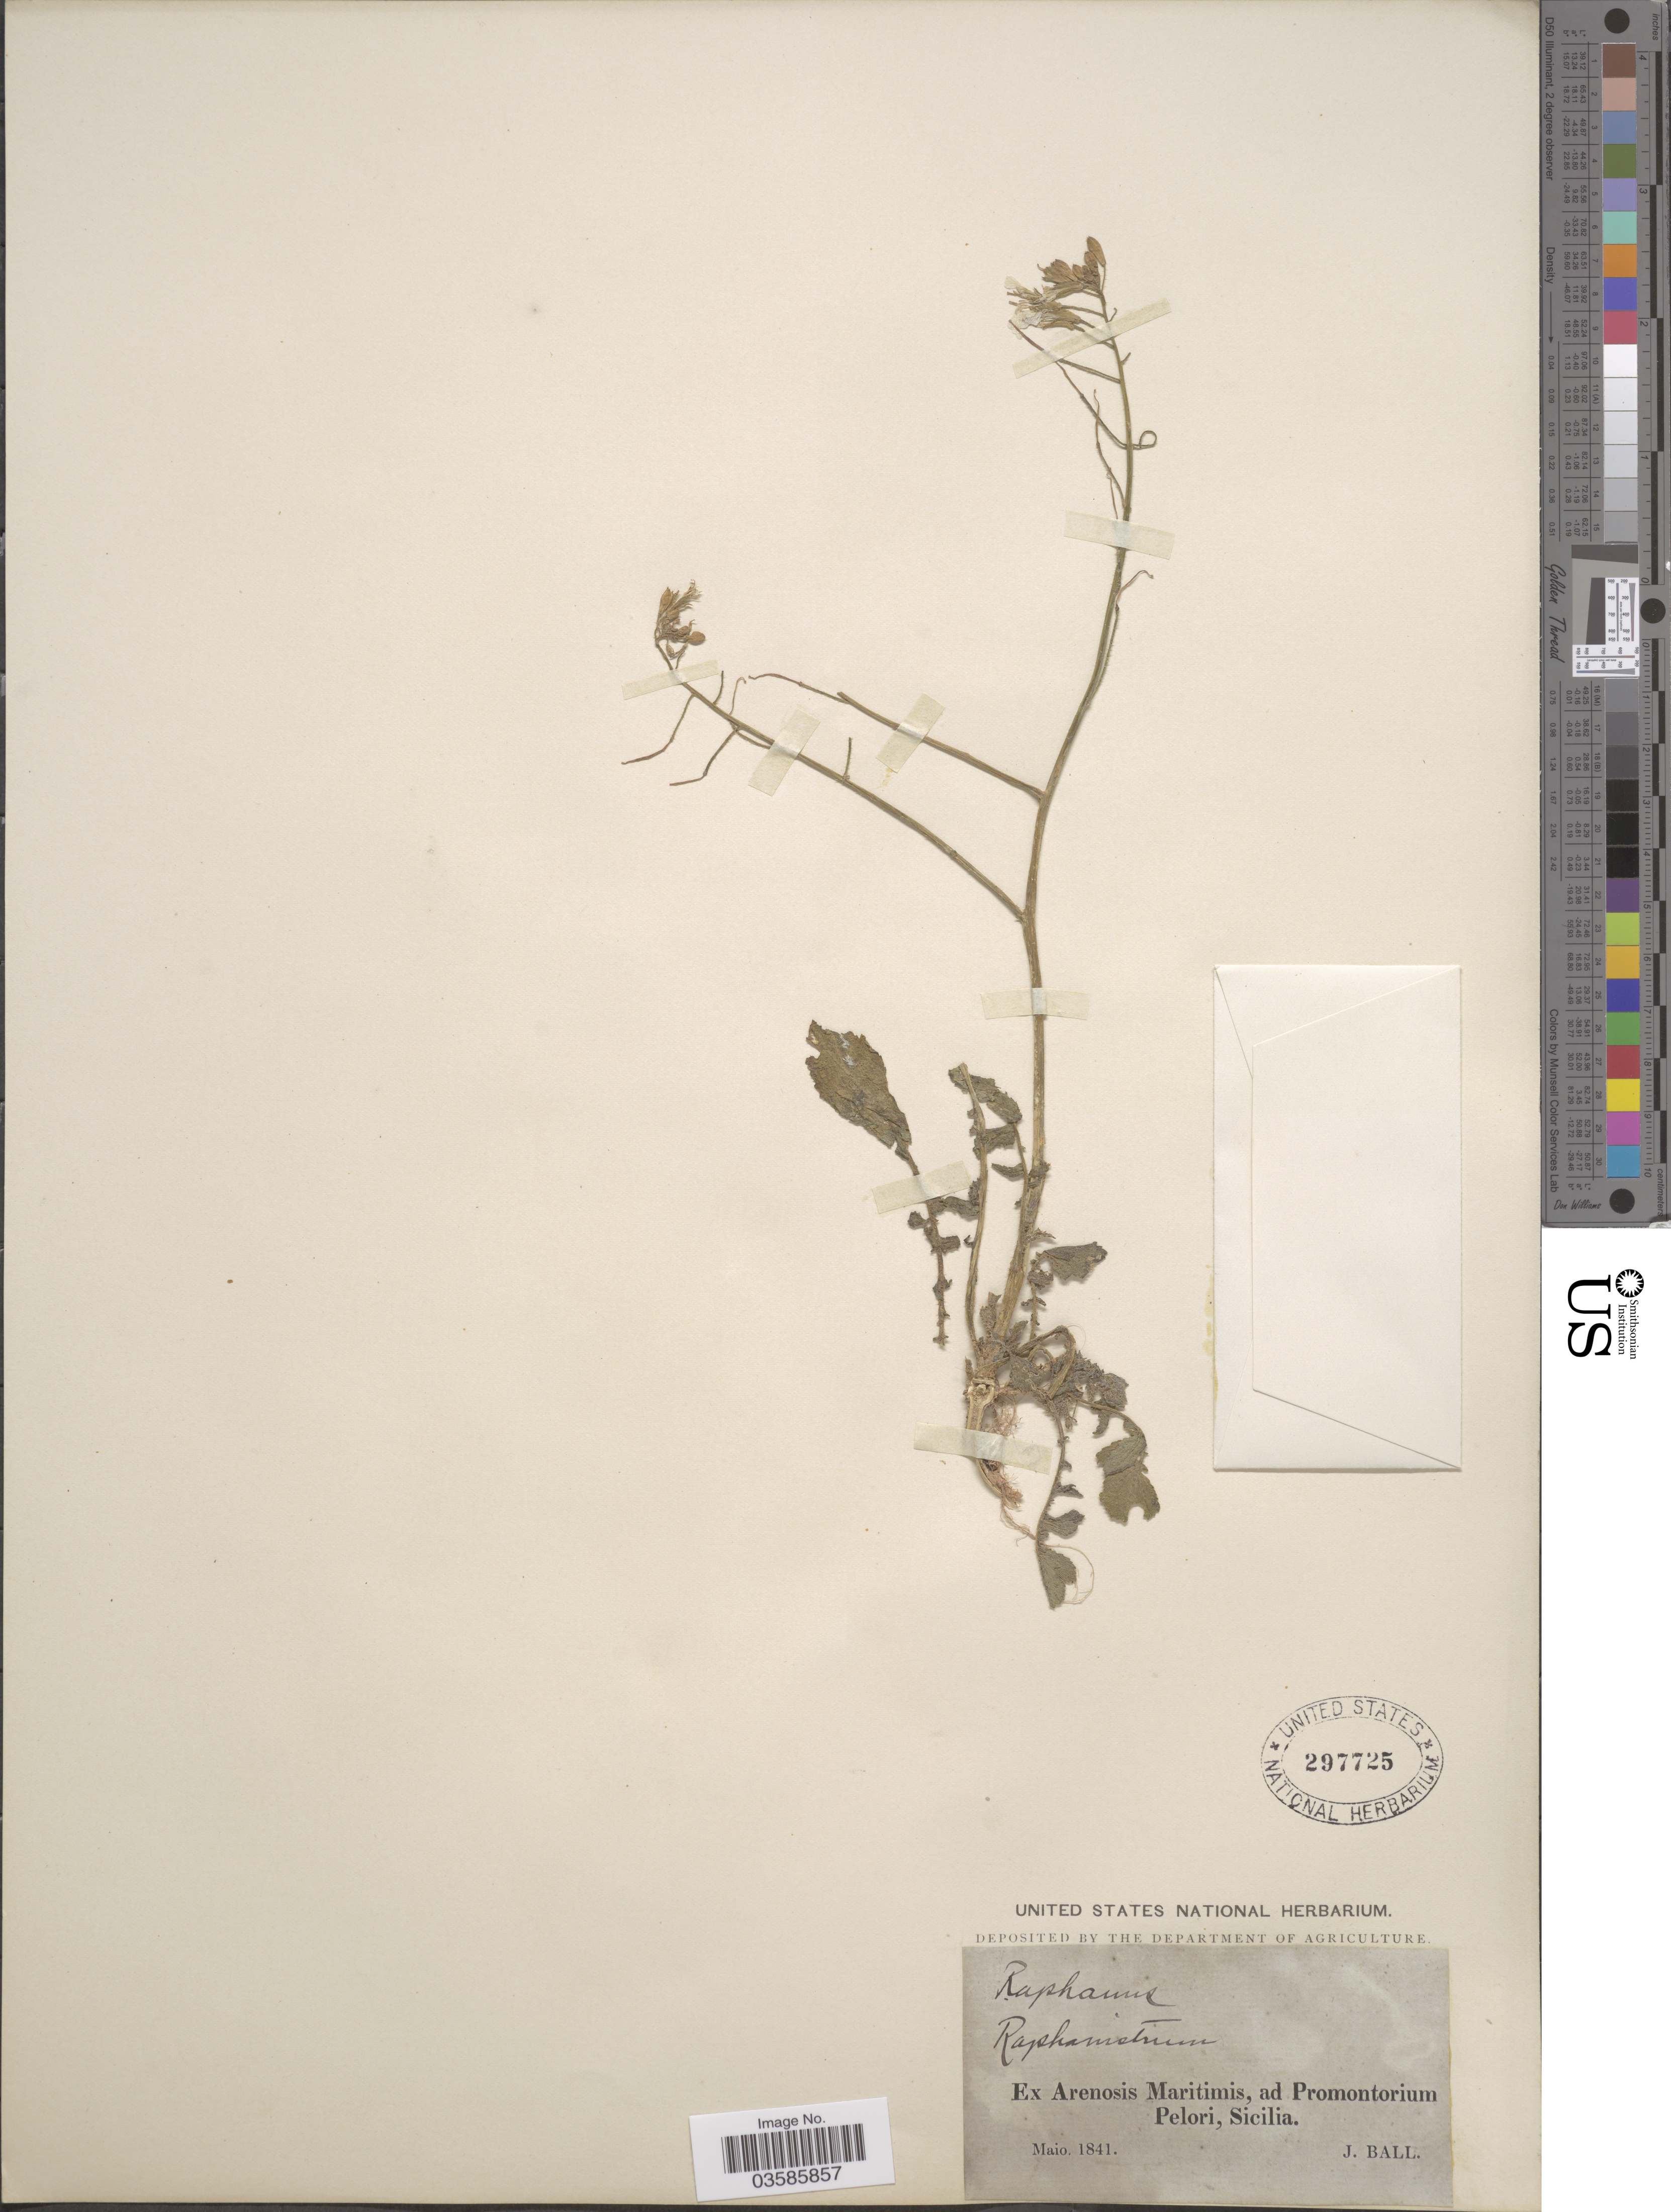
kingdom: Plantae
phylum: Tracheophyta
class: Magnoliopsida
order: Brassicales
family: Brassicaceae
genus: Raphanus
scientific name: Raphanus raphanistrum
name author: L.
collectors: J. Ball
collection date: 1841-05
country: Italy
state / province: Siciliana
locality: Ex Arenosis Maritmis, ad Promontorium. Pelori, Sicilia.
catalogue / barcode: US 297725